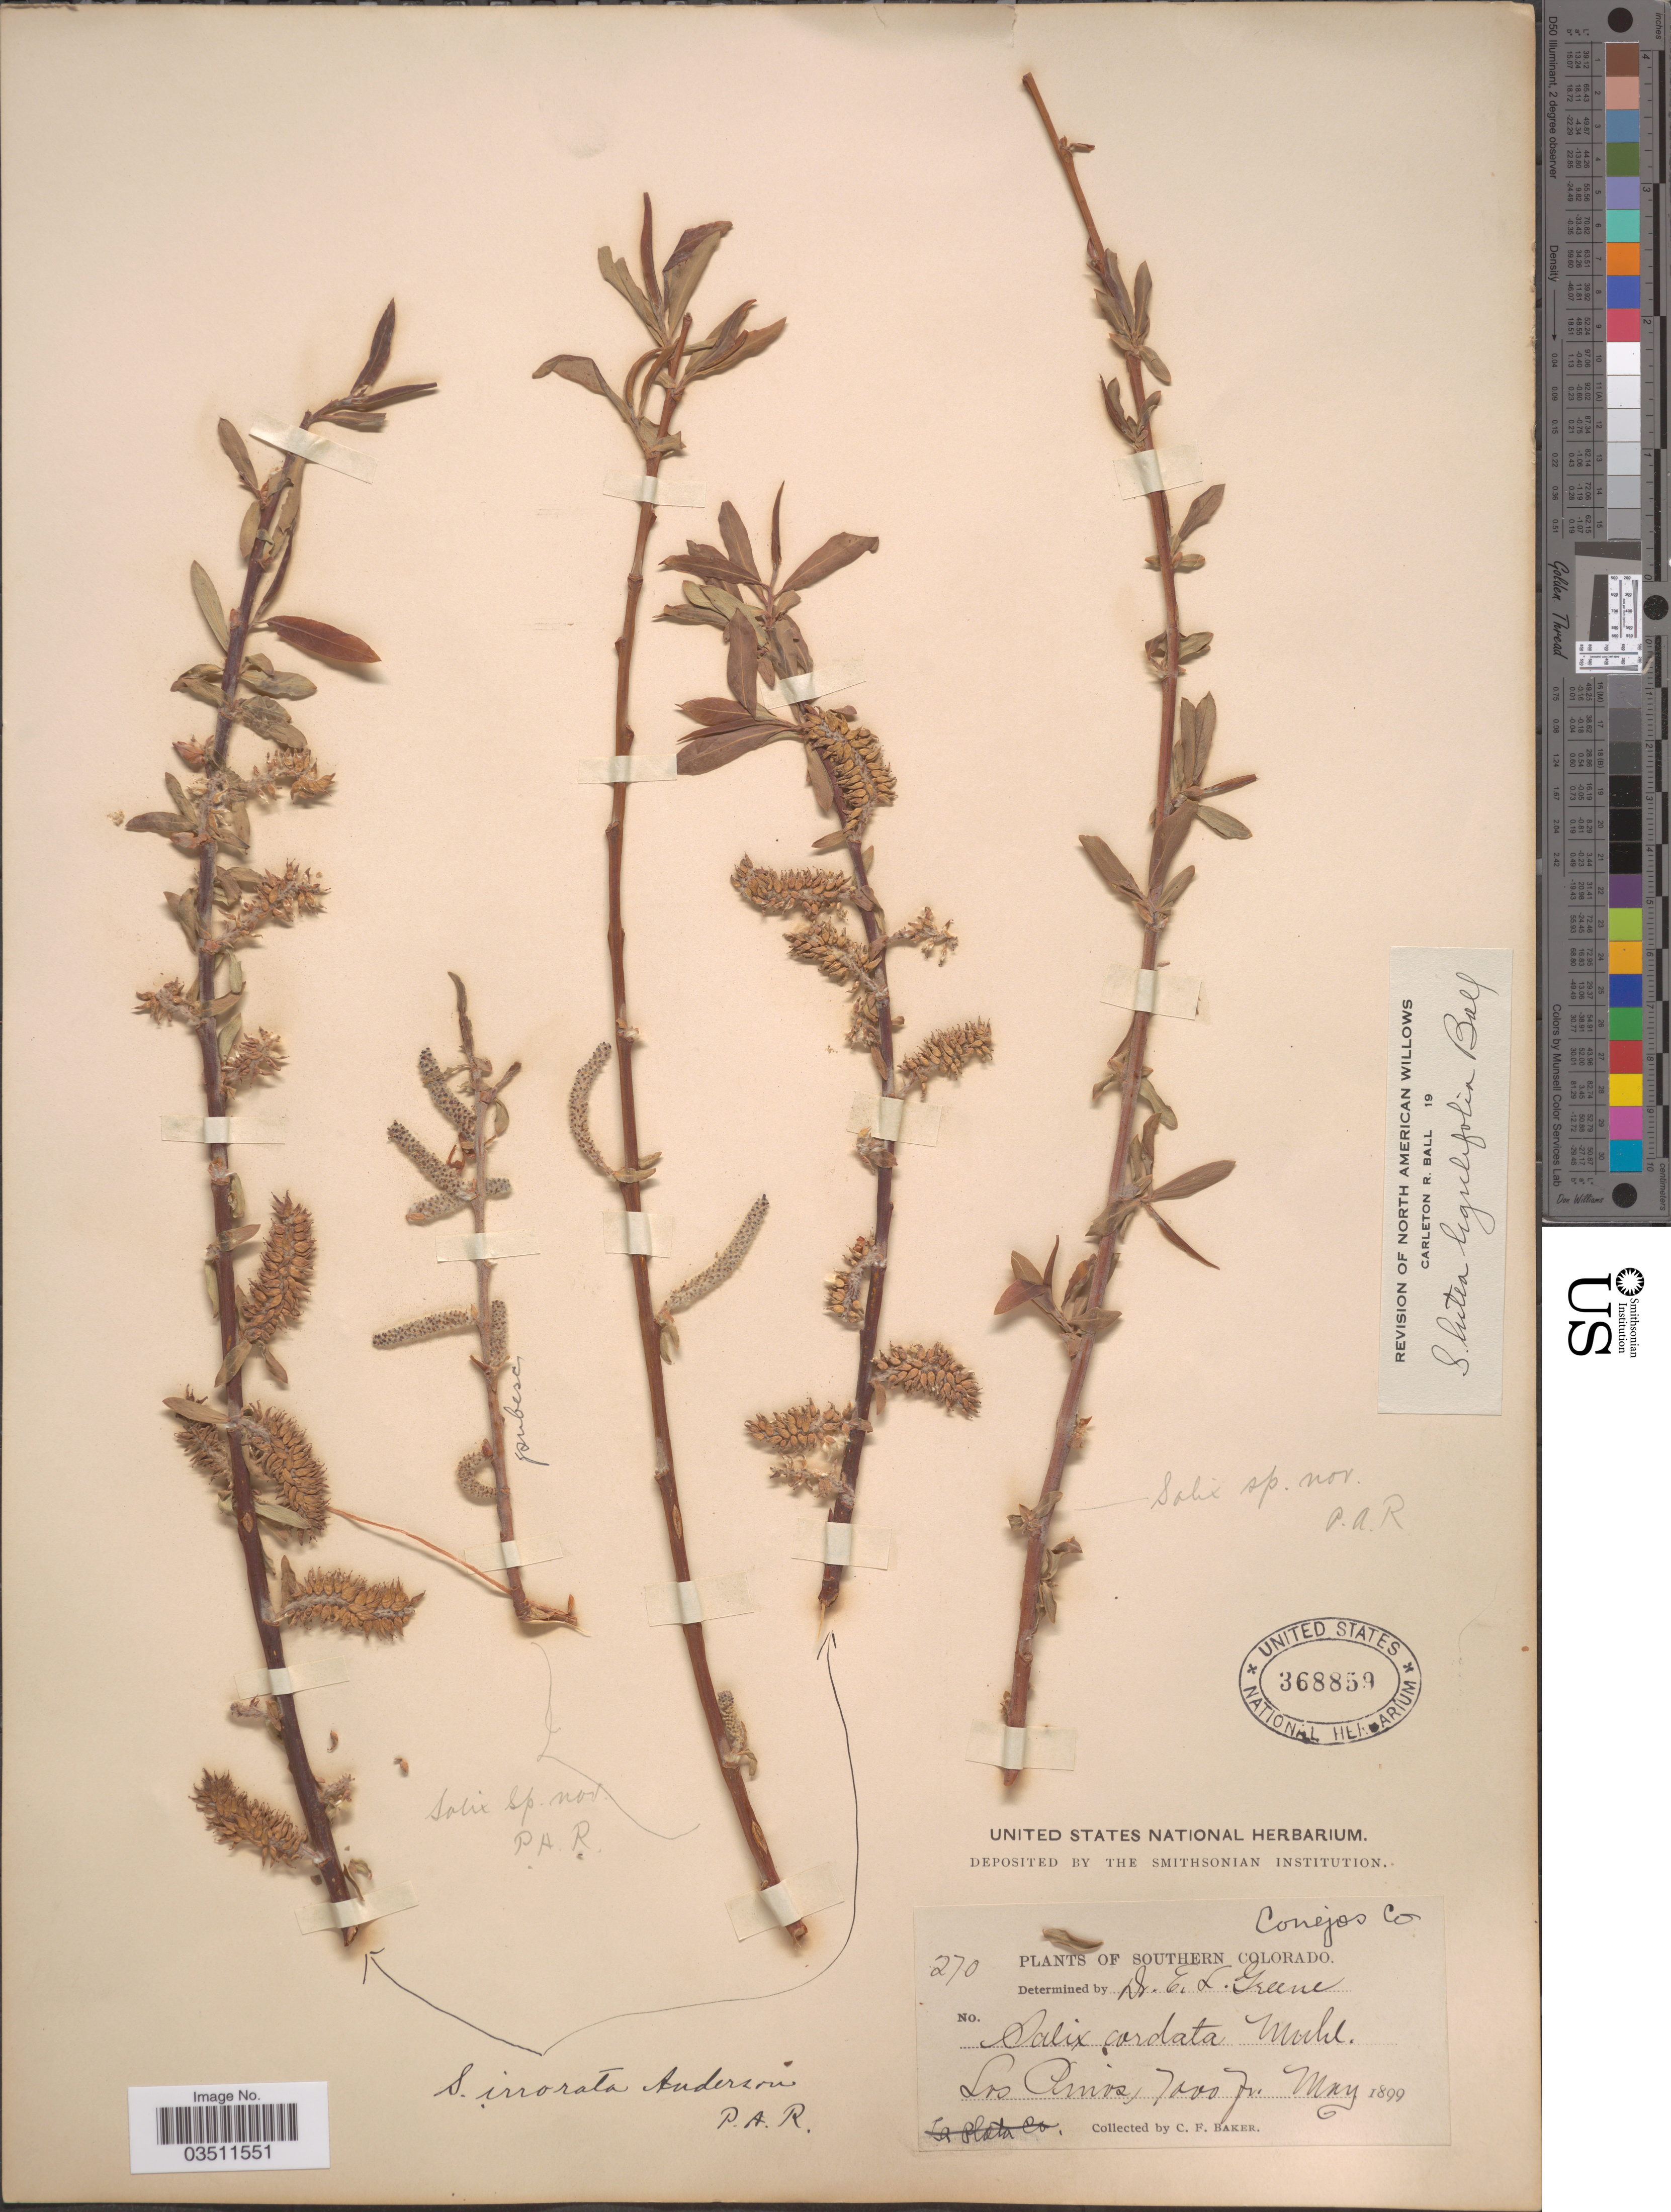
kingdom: Plantae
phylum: Tracheophyta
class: Magnoliopsida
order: Malpighiales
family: Salicaceae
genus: Salix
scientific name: Salix ligulifolia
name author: (C.R. Ball) C.R. Ball ex C.K. Schneid.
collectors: C. F. Baker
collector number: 270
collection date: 1899-05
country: United States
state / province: Colorado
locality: Southern Colorado, Conejos Co. Los Pinos.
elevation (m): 2134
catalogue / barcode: US 368859